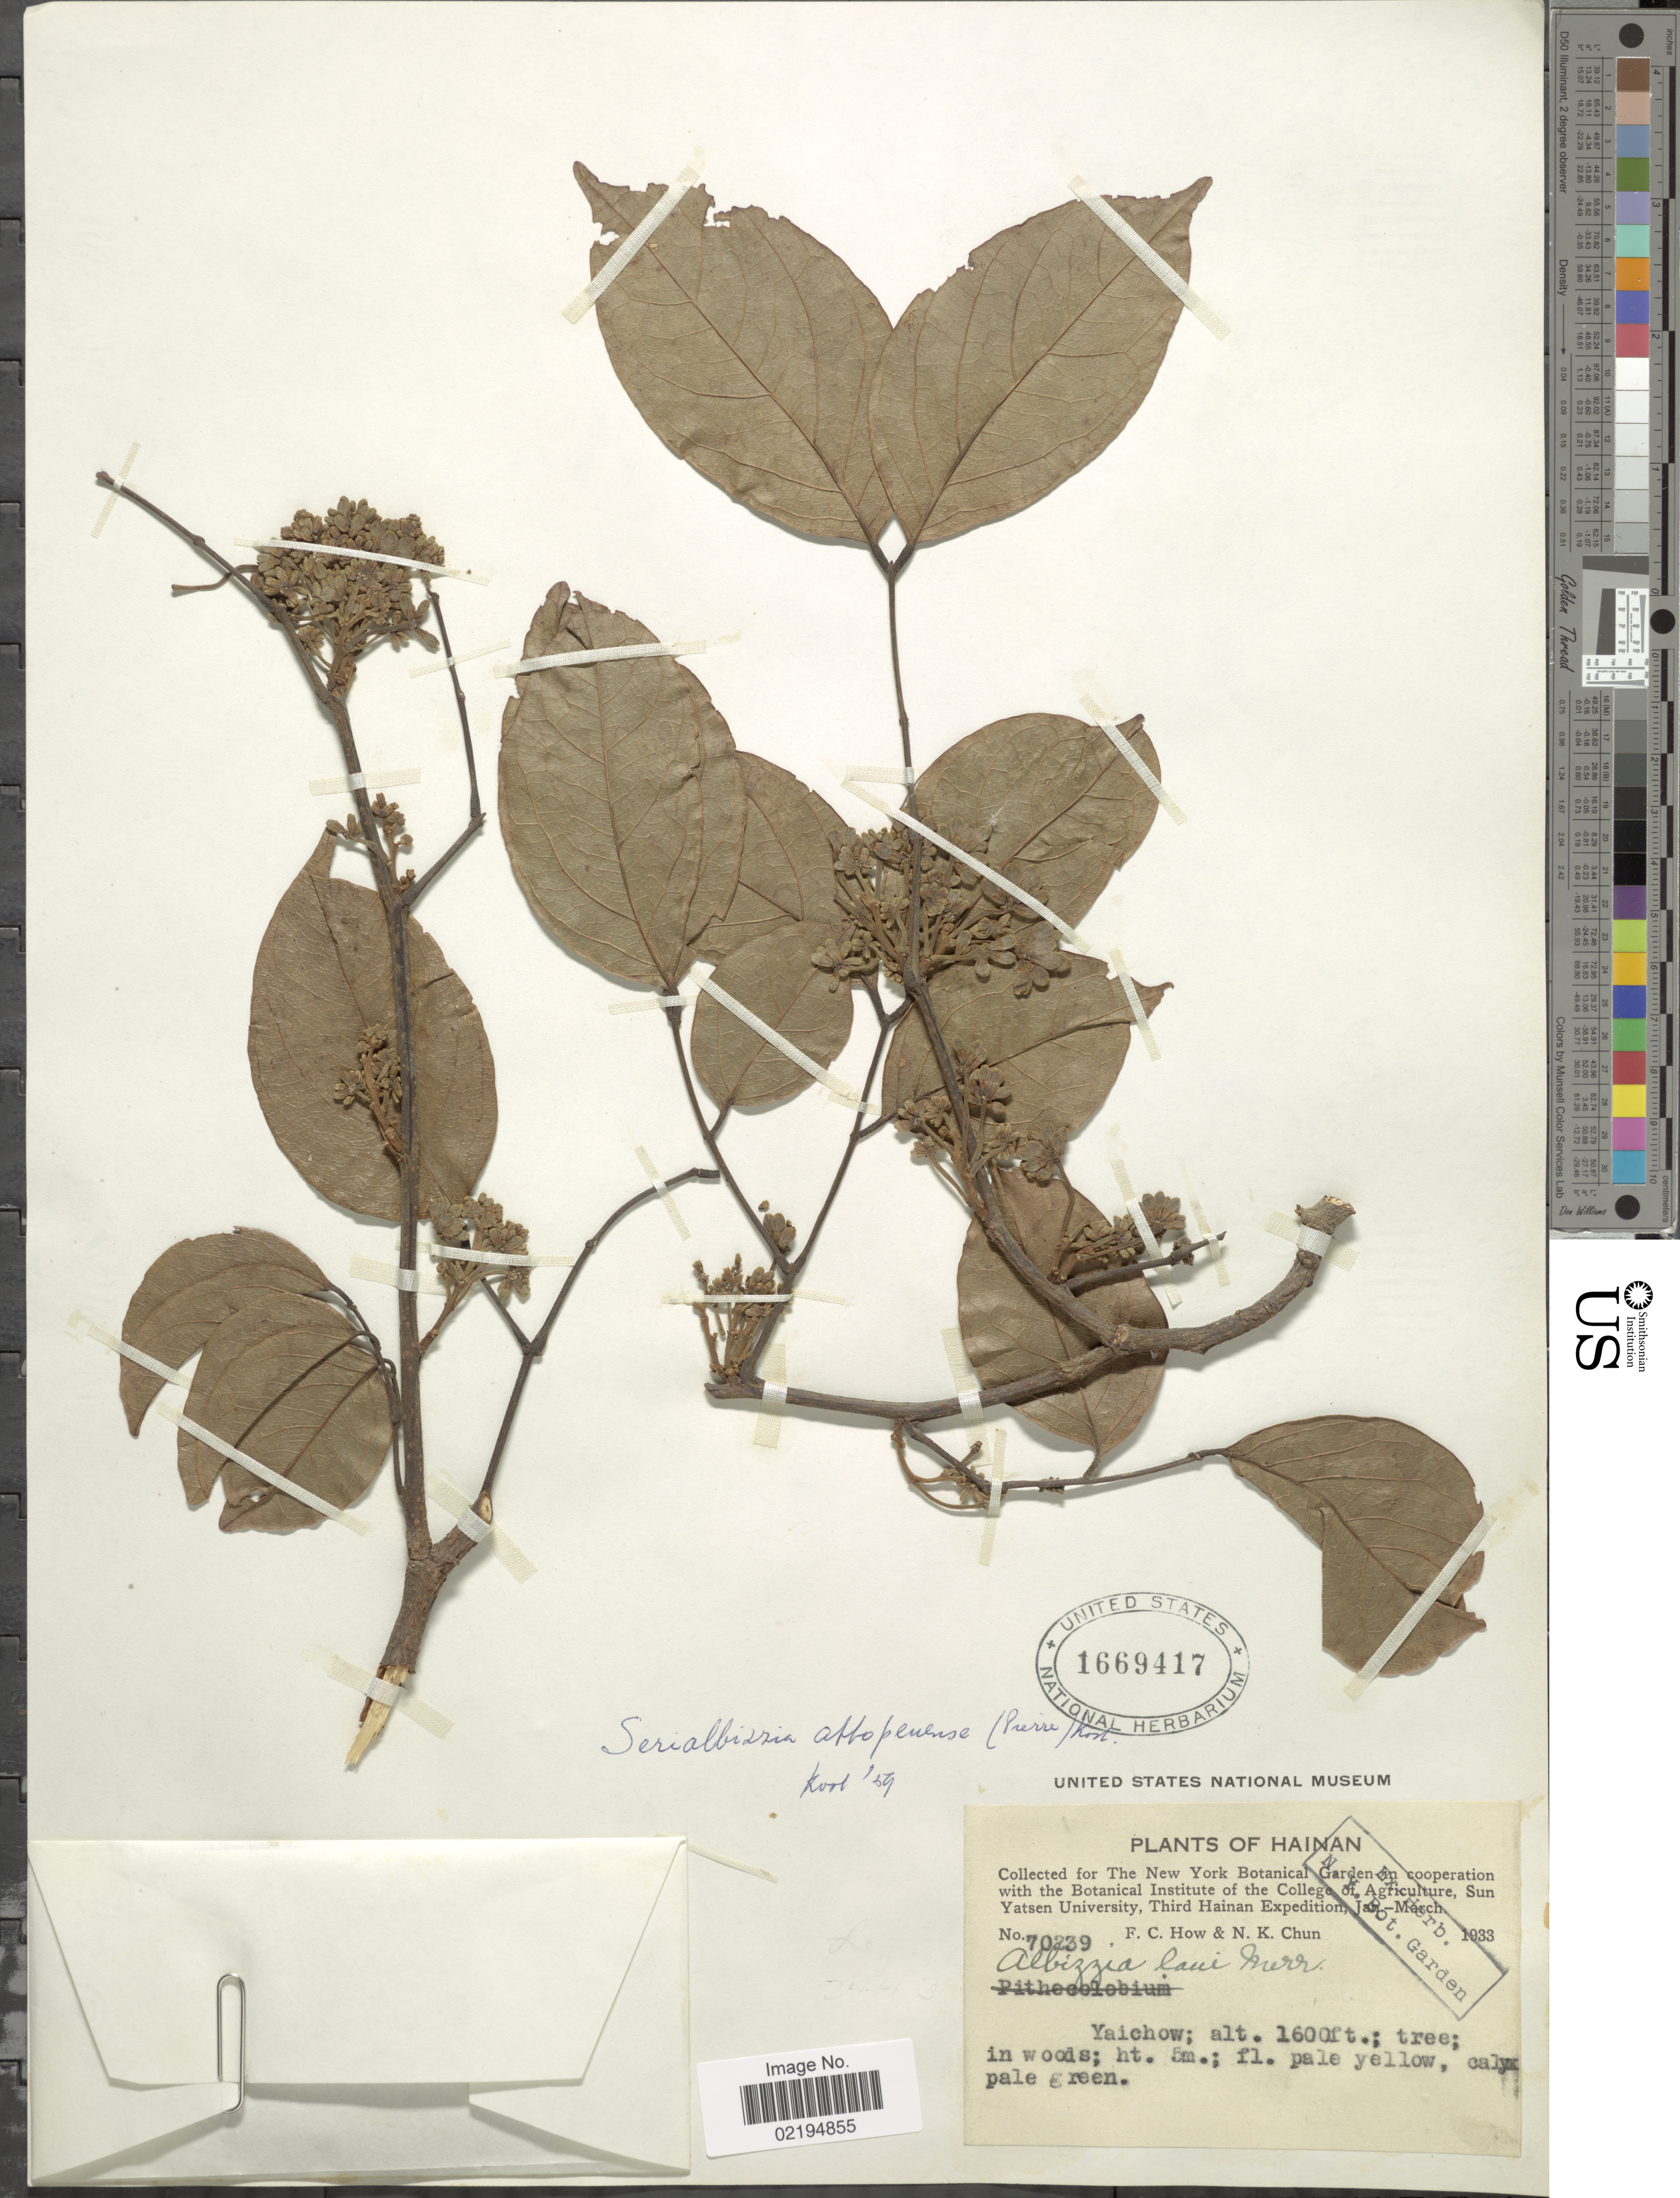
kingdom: Plantae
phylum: Tracheophyta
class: Magnoliopsida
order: Fabales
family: Fabaceae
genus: Albizia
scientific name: Albizia attopeuensis var. laui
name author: (Merr.) I.C. Nielsen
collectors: F. C. How & N. K. Chun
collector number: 70239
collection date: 1933-01/1933-03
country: China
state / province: Hainan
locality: Yaichow.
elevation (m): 488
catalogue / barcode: US 1669417